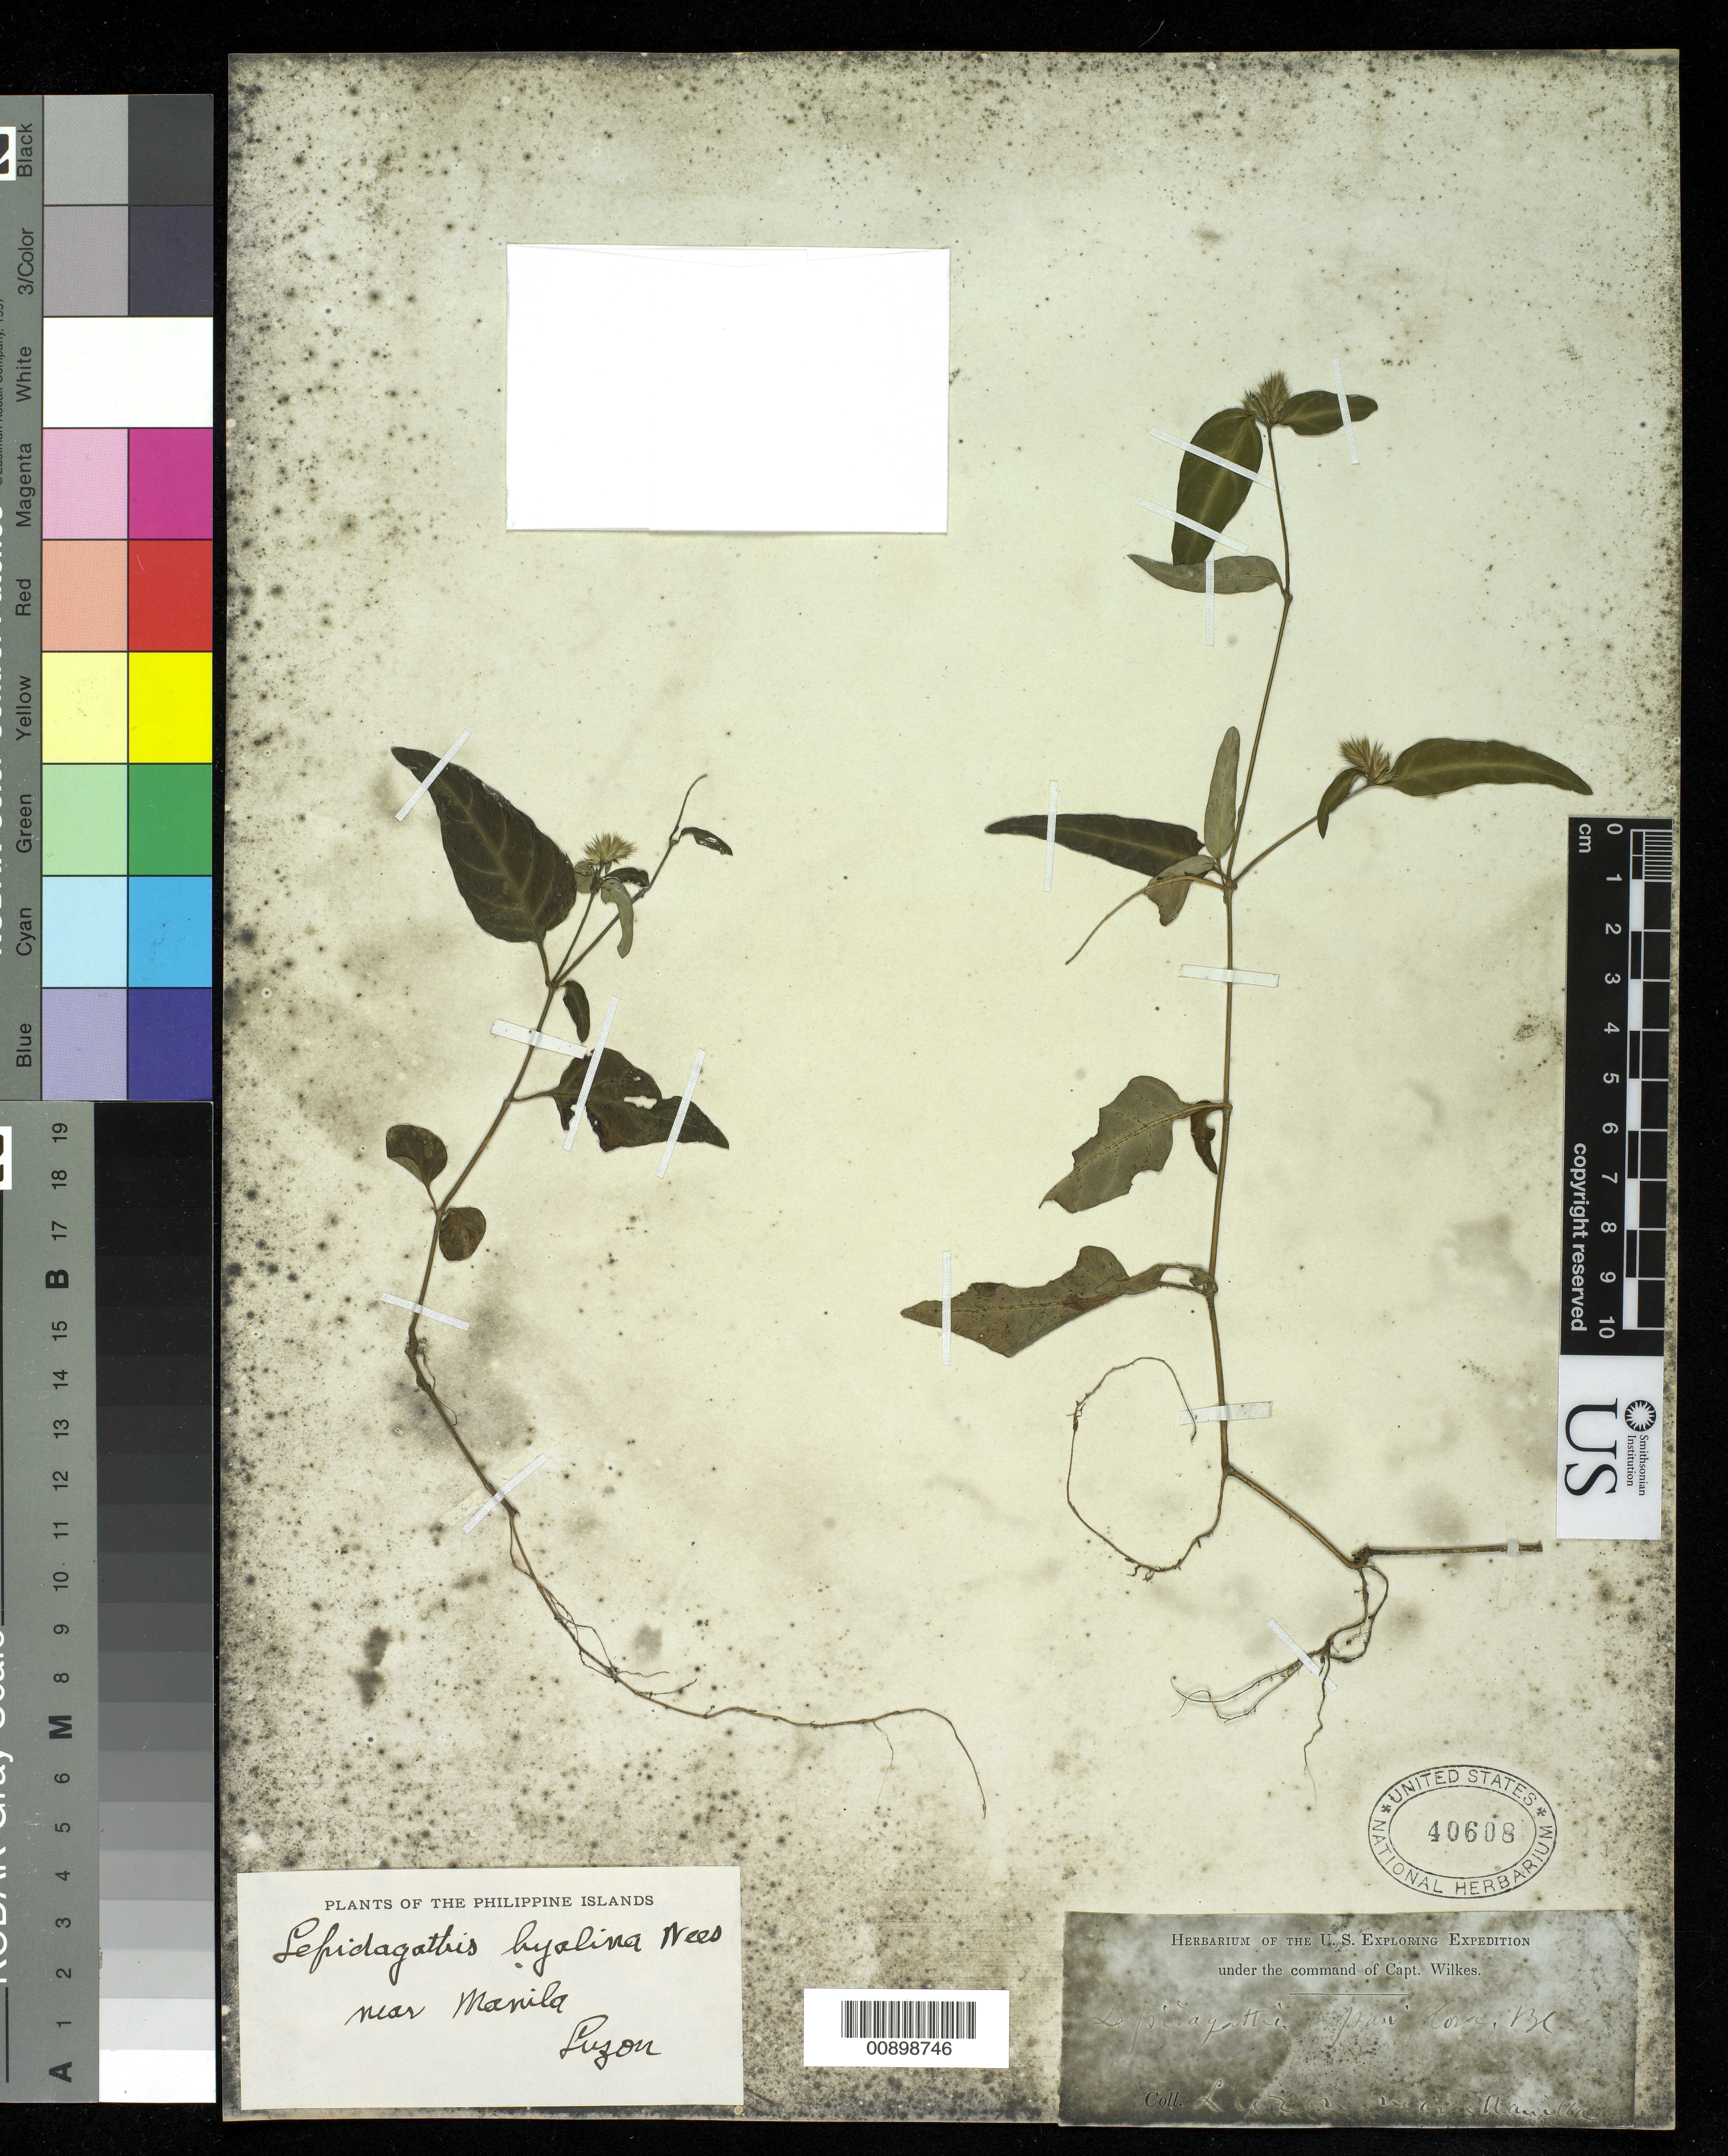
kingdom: Plantae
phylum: Tracheophyta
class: Magnoliopsida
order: Lamiales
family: Acanthaceae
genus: Lepidagathis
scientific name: Lepidagathis incurva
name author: Buch.-Ham. ex D. Don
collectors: Wilkes Explor. Exped.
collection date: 1838/1842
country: Philippines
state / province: National Capital Region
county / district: Manila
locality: near Manilla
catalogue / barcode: US 40608